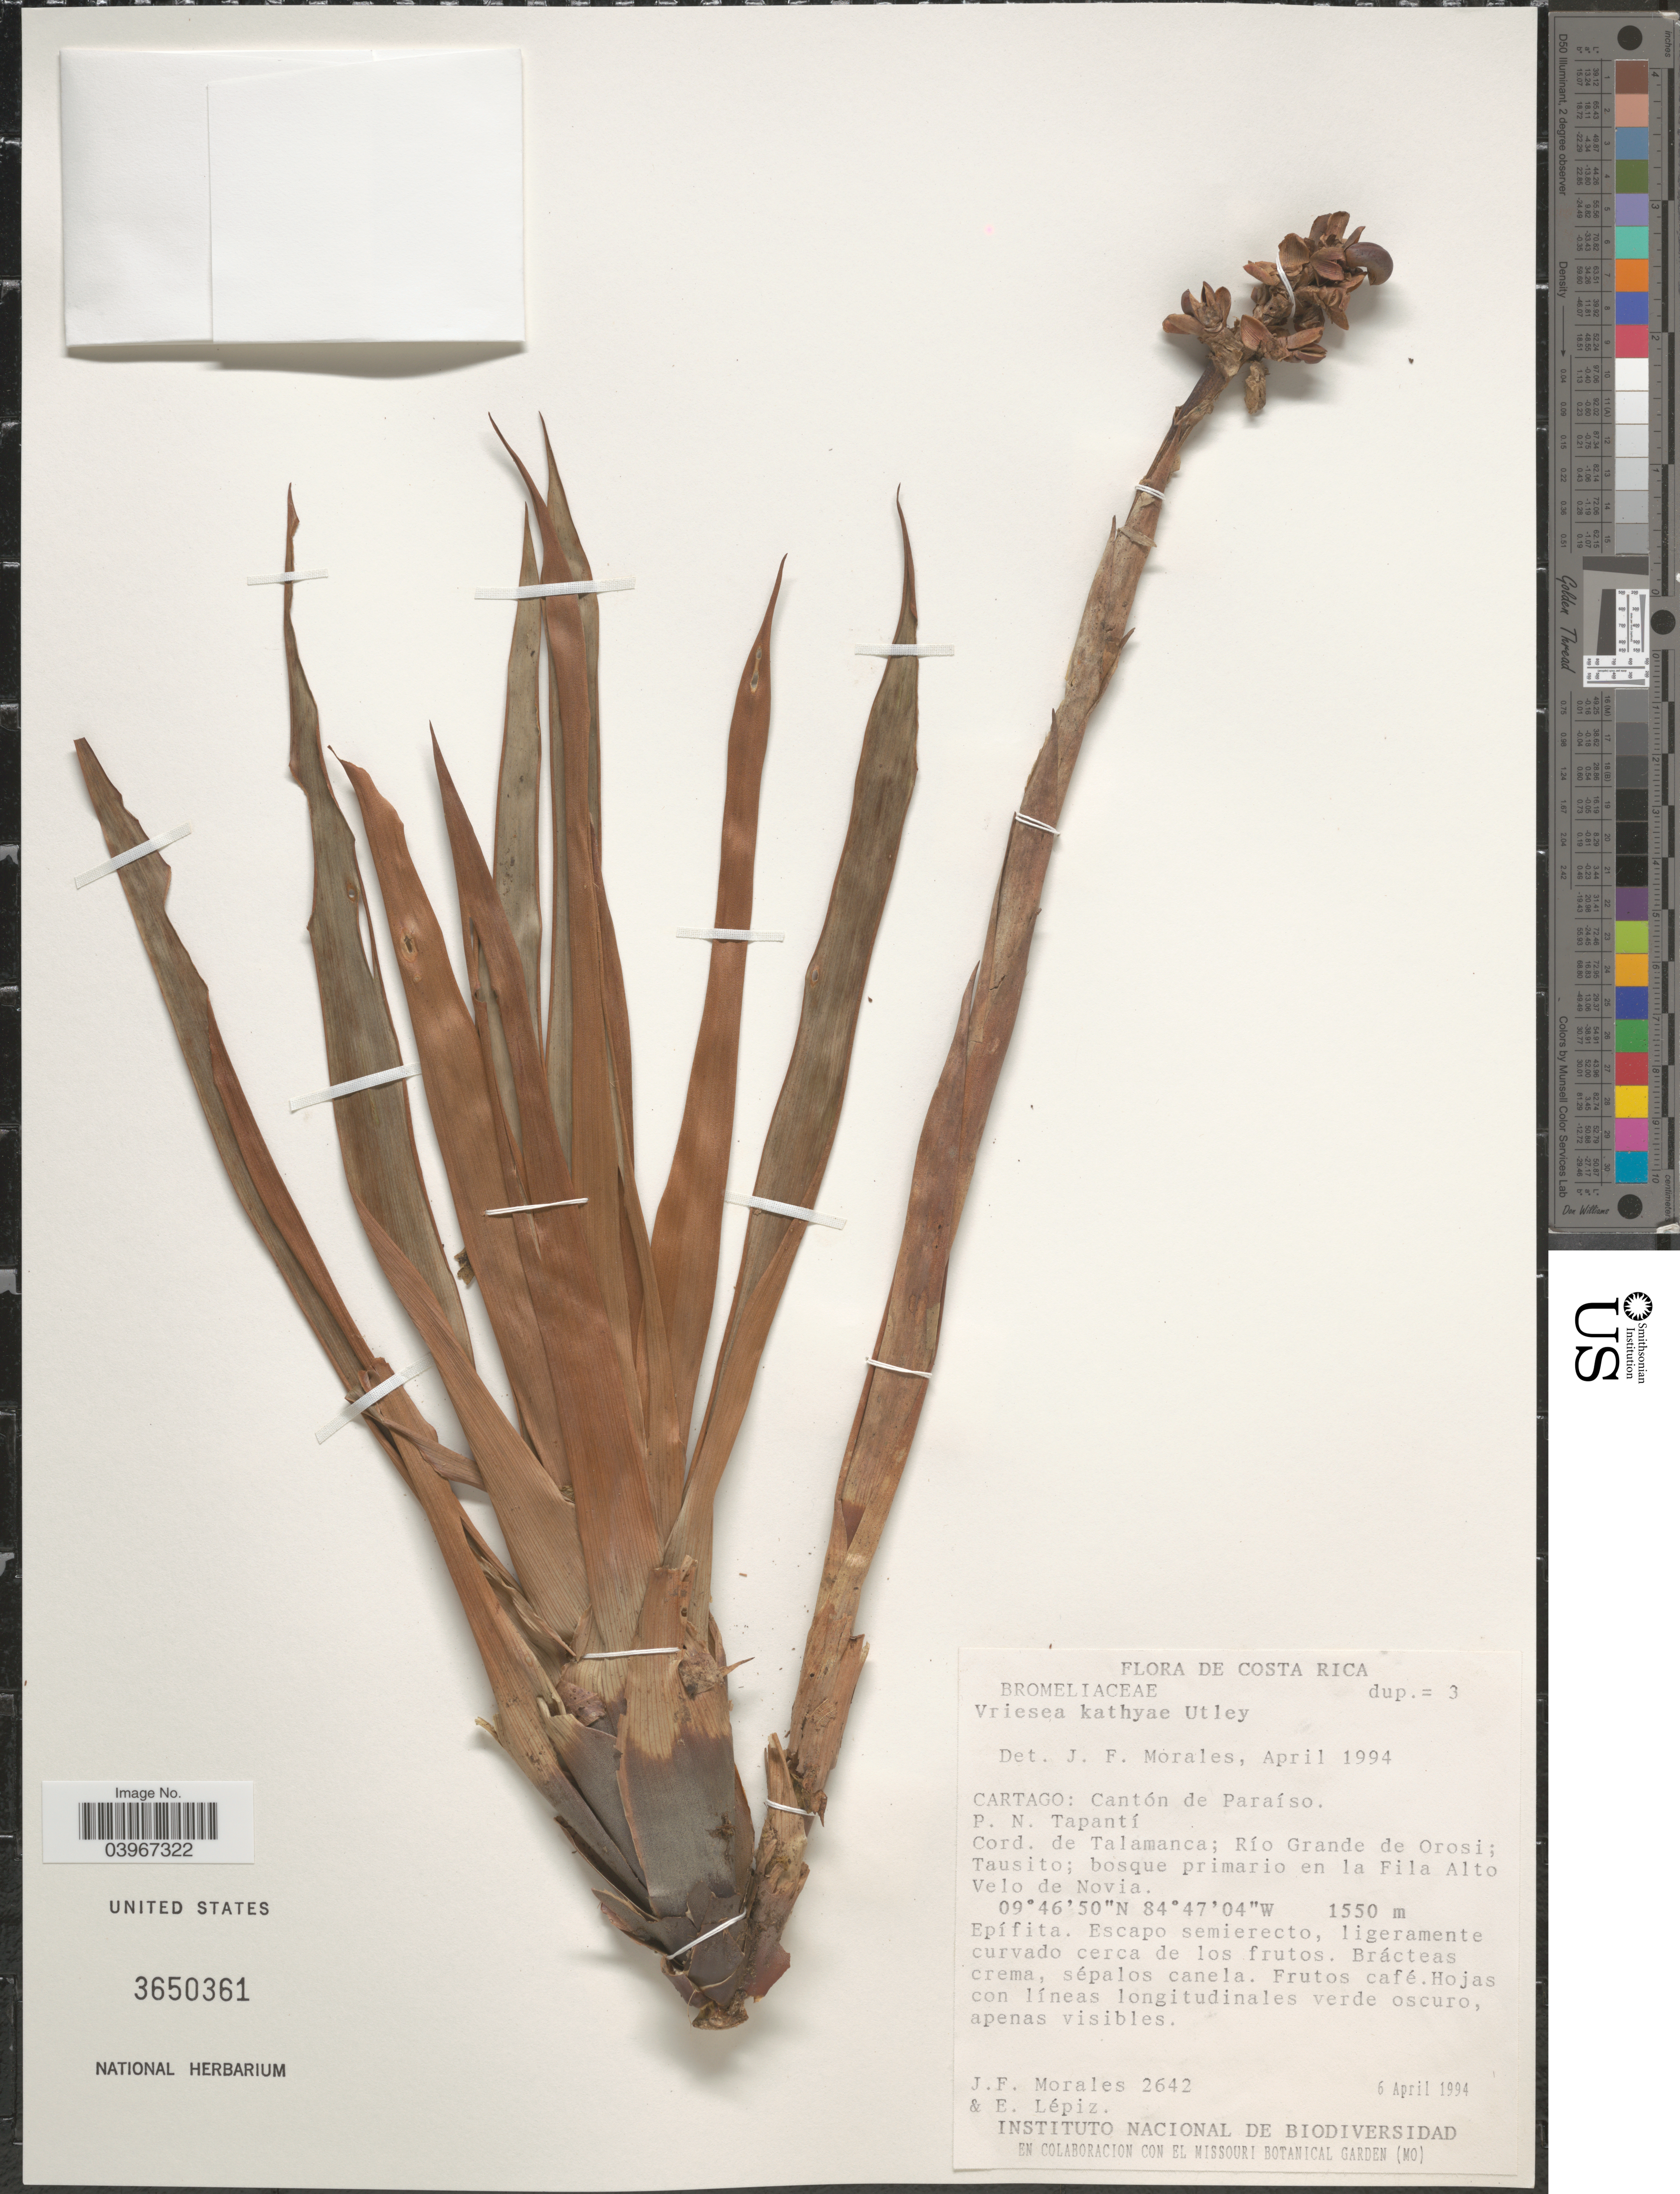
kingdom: Plantae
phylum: Tracheophyta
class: Liliopsida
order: Poales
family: Bromeliaceae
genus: Werauhia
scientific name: Werauhia kathyae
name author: (Utley) J.R. Grant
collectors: J. Morales & E. Lépiz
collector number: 2642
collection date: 1994-04-06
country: Costa Rica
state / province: Cartago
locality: Cantón de Paraíso. P.N. Tapantí. Cord. de Talamanca; Río Grande de Orosi; Tausito; bosque primario en la Fila Alto Velo de Novia.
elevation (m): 1550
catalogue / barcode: US 3650361